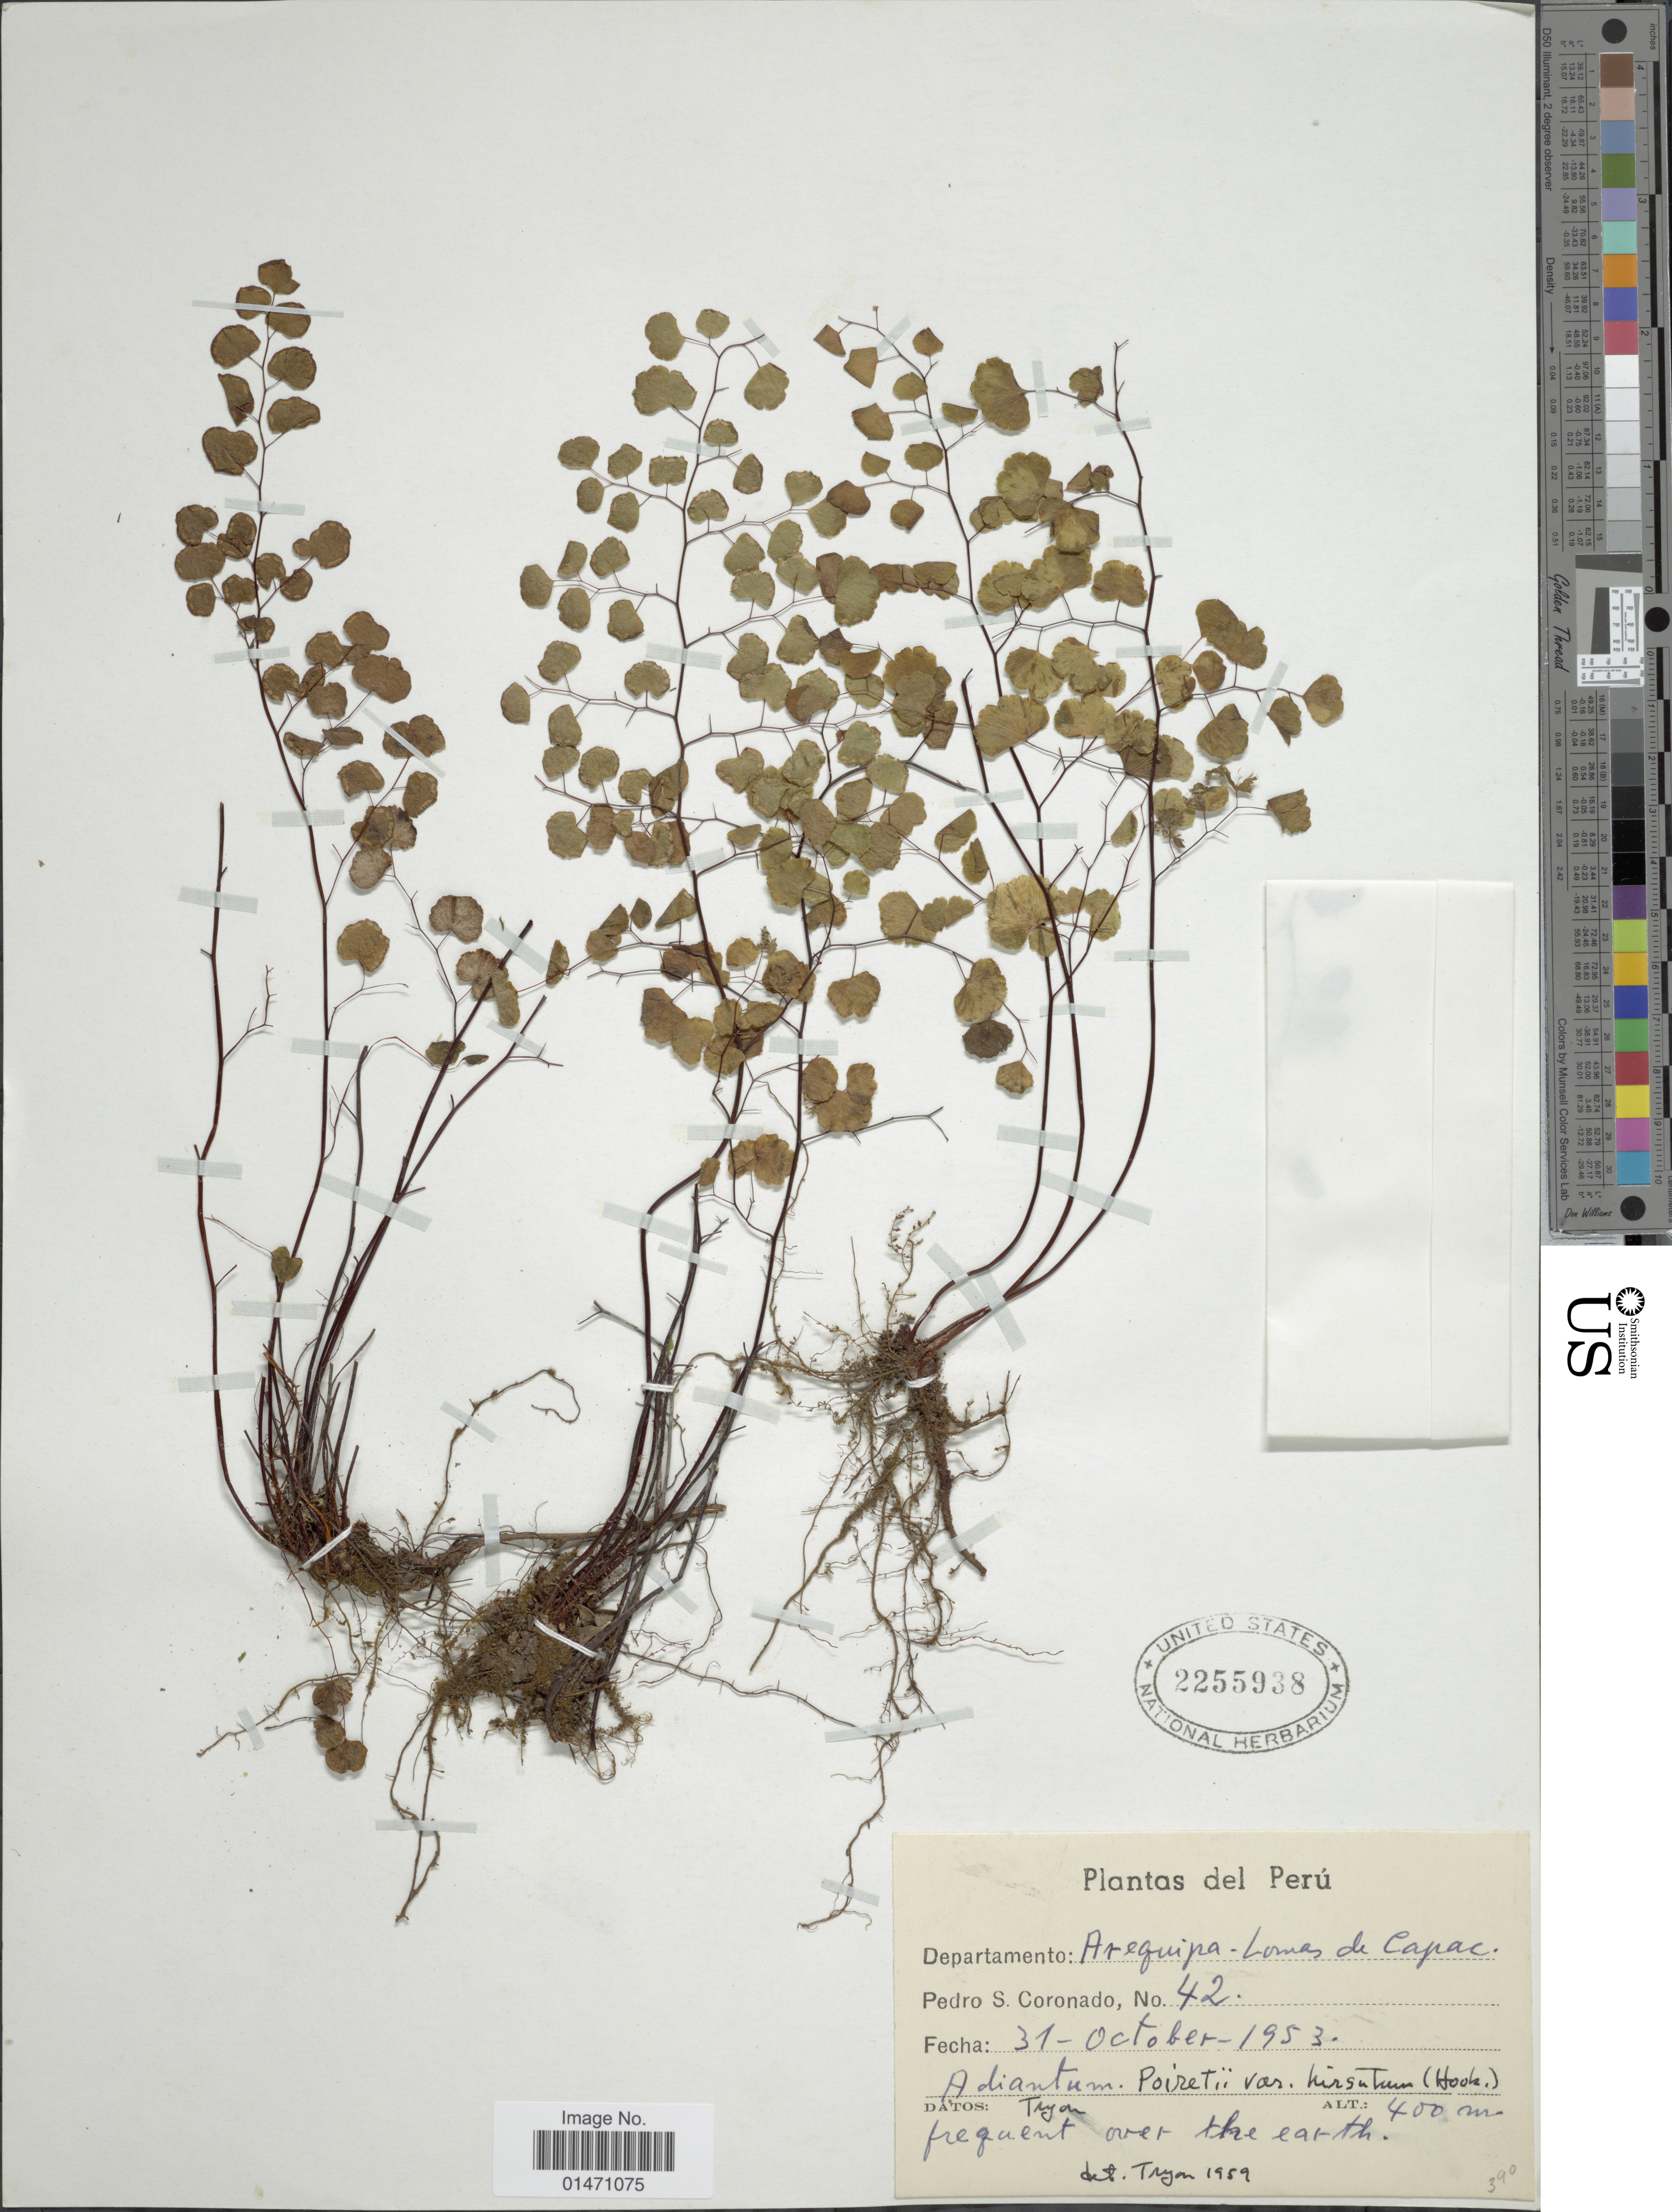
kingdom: Plantae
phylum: Tracheophyta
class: Polypodiopsida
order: Polypodiales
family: Pteridaceae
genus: Adiantum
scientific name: Adiantum poiretii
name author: Wikstr.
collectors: P. Coronado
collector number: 42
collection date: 1953-10-31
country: Peru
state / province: Arequipa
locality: Plantas del Perú, Departamento Arequipa-Lomas de Capac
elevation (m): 400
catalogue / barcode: US 2255938